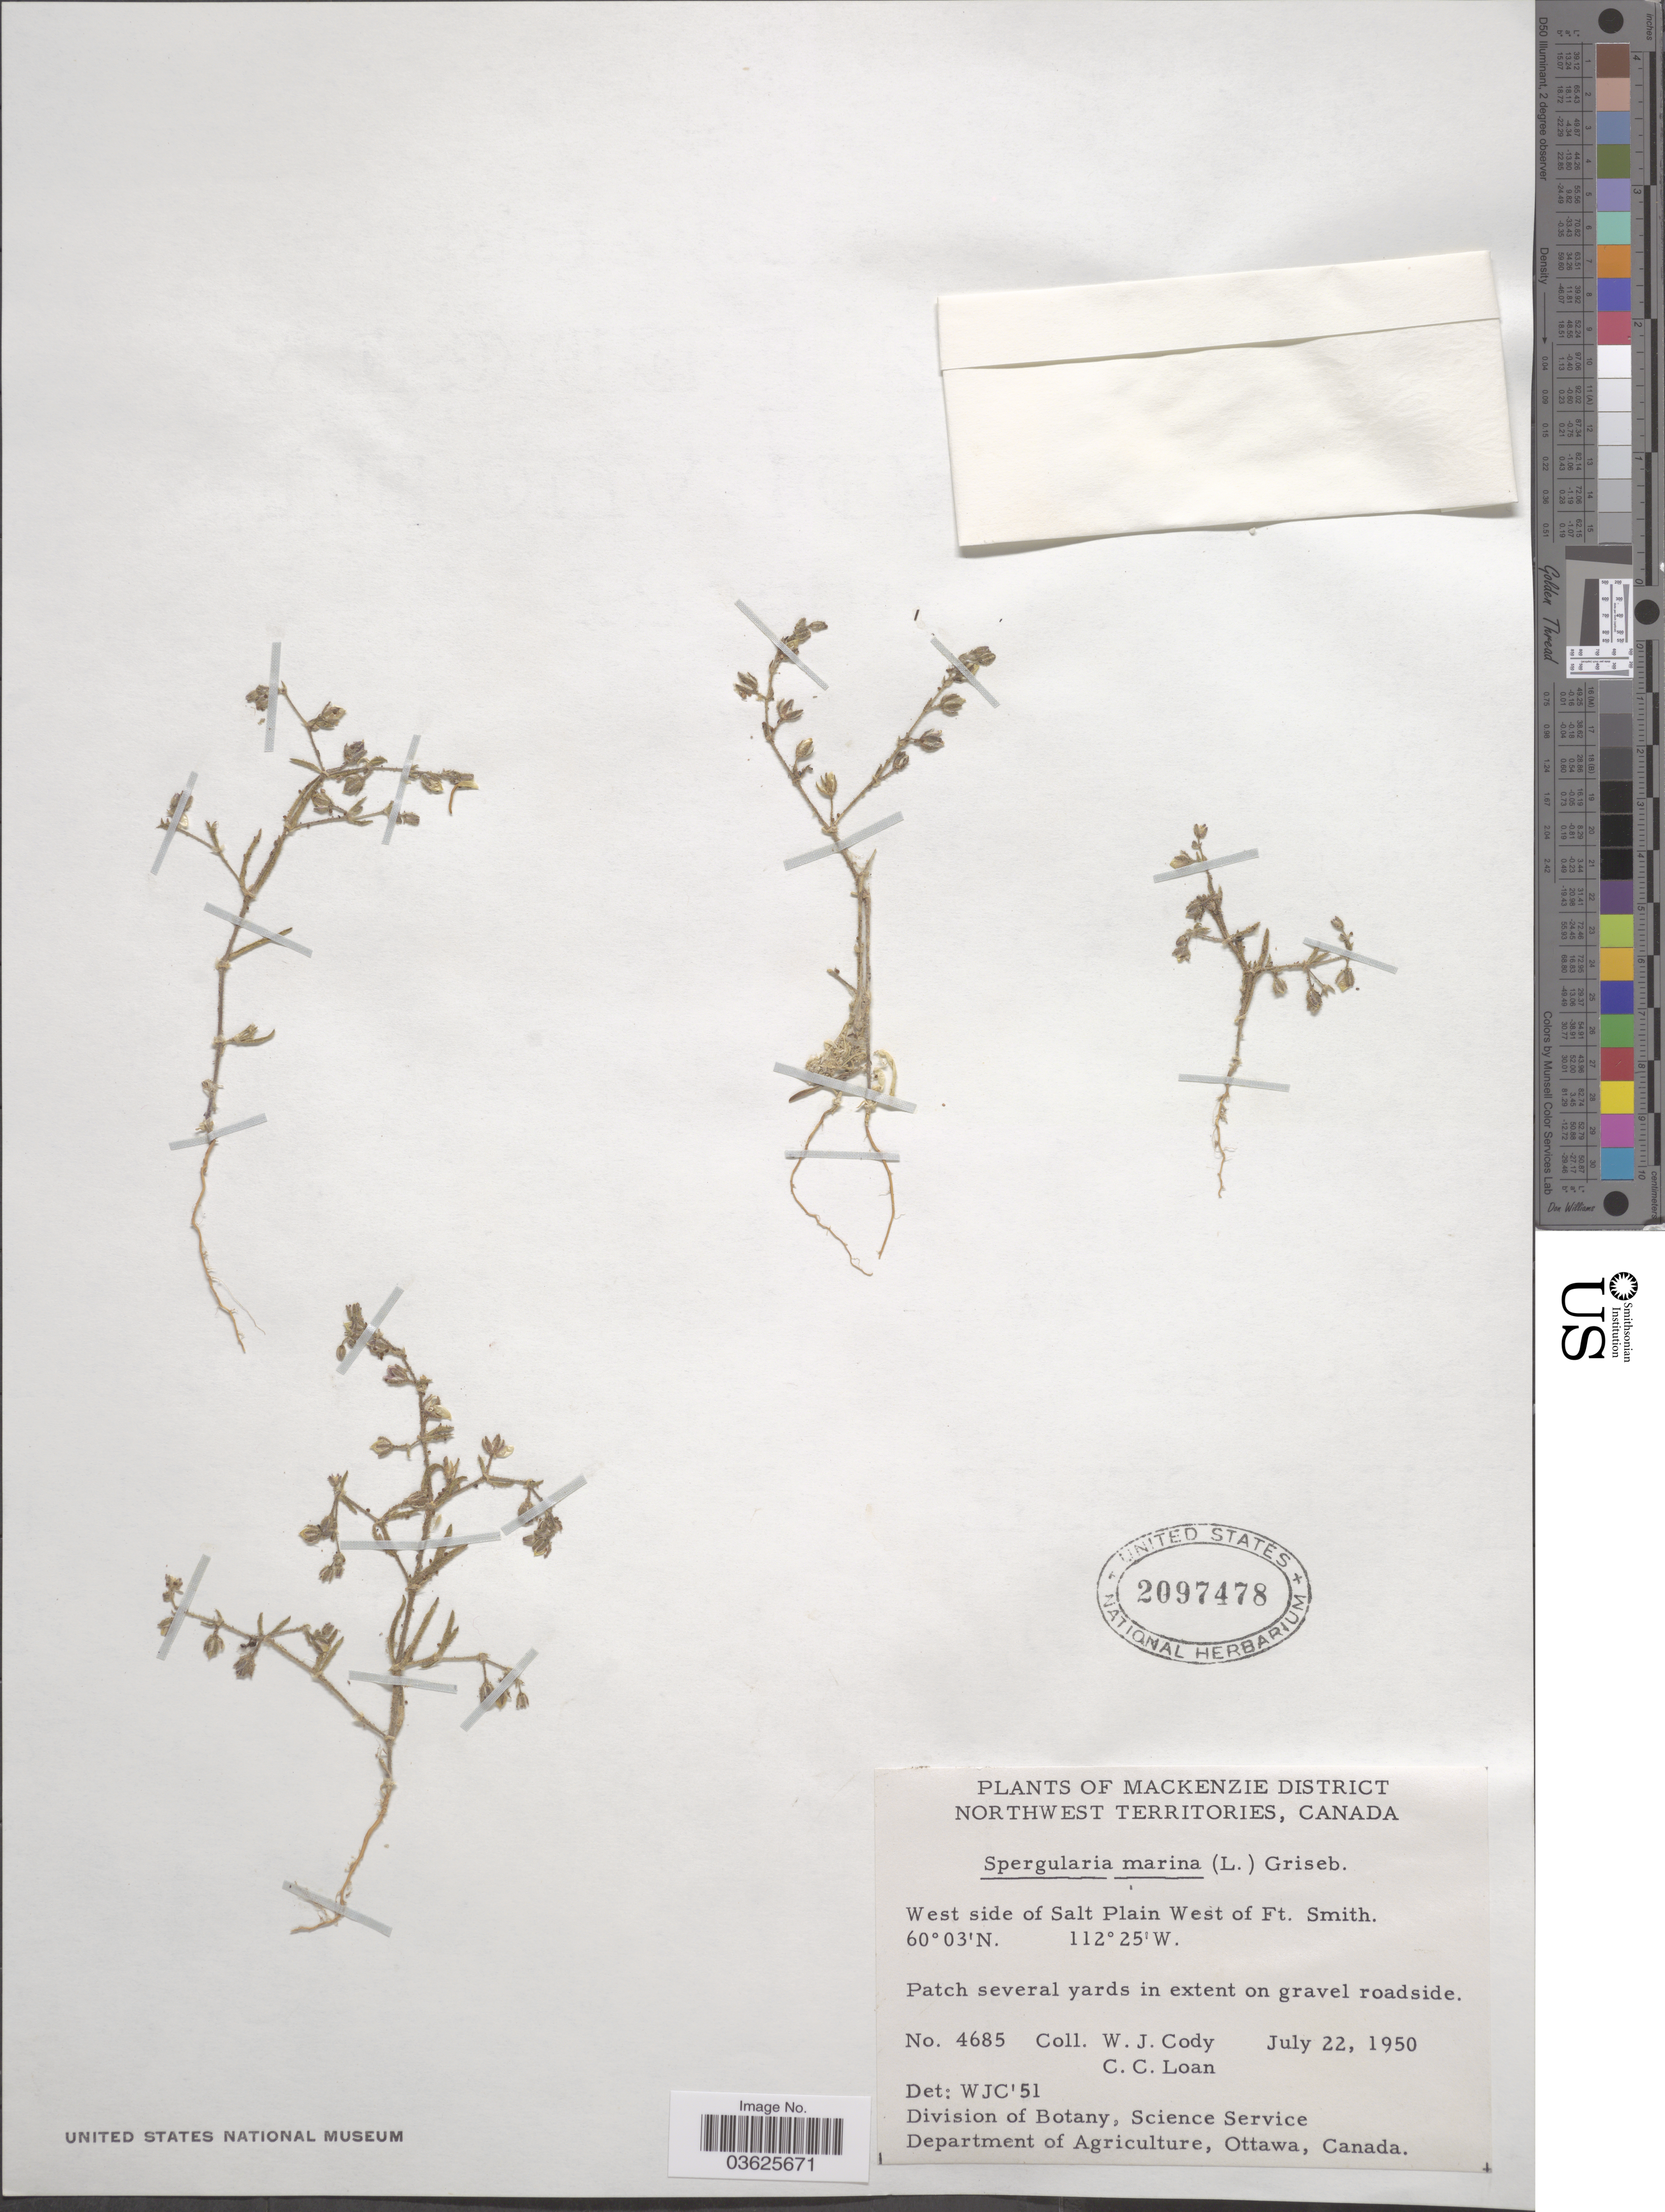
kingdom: Plantae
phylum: Tracheophyta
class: Magnoliopsida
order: Caryophyllales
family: Caryophyllaceae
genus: Spergularia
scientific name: Spergularia marina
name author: (L.) Griseb.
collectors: W. Cody & C. Loan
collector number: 4685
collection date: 1950-07-22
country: Canada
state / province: Northwest Territories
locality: Mackenzie District. West side of Salt Plain West of Ft. Smith.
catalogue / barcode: US 2097478